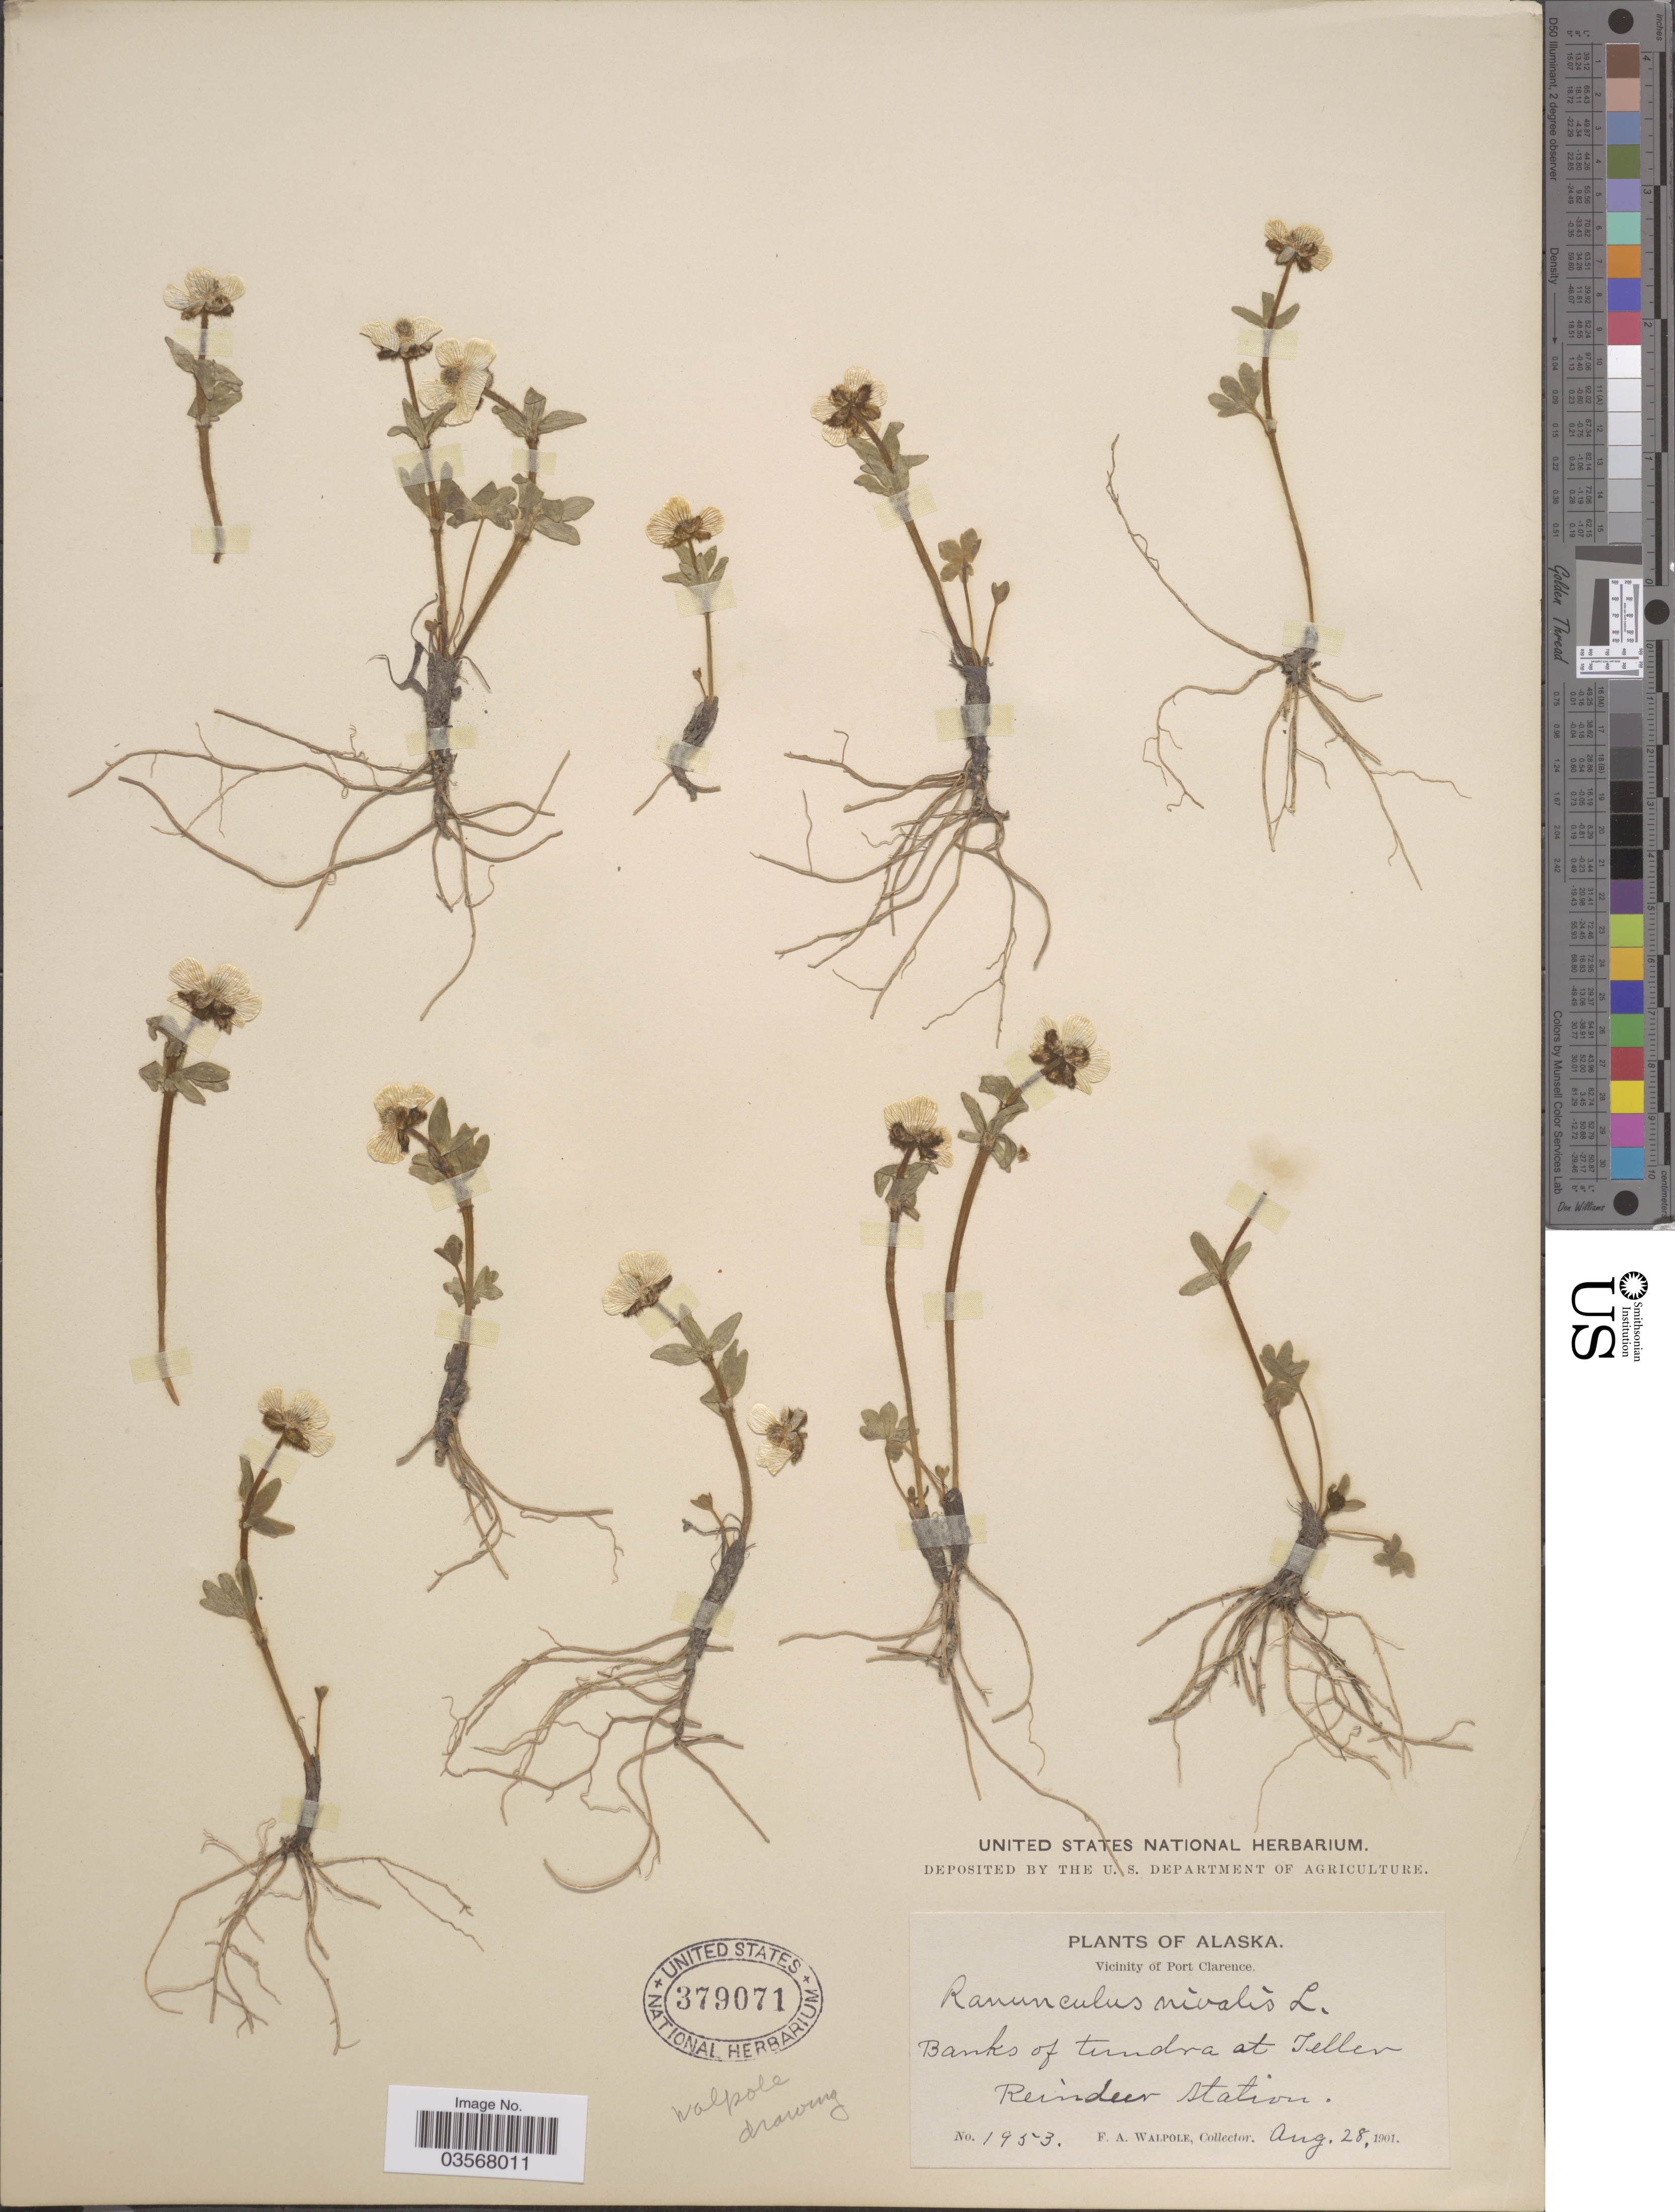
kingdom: Plantae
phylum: Tracheophyta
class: Magnoliopsida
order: Ranunculales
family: Ranunculaceae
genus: Ranunculus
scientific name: Ranunculus nivalis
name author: L.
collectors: F. Walpole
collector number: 1953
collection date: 1901-08-28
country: United States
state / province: Alaska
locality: Vicinity of Port Clarence. Banks of tundra at Teller Reindeer Station.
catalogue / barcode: US 379071